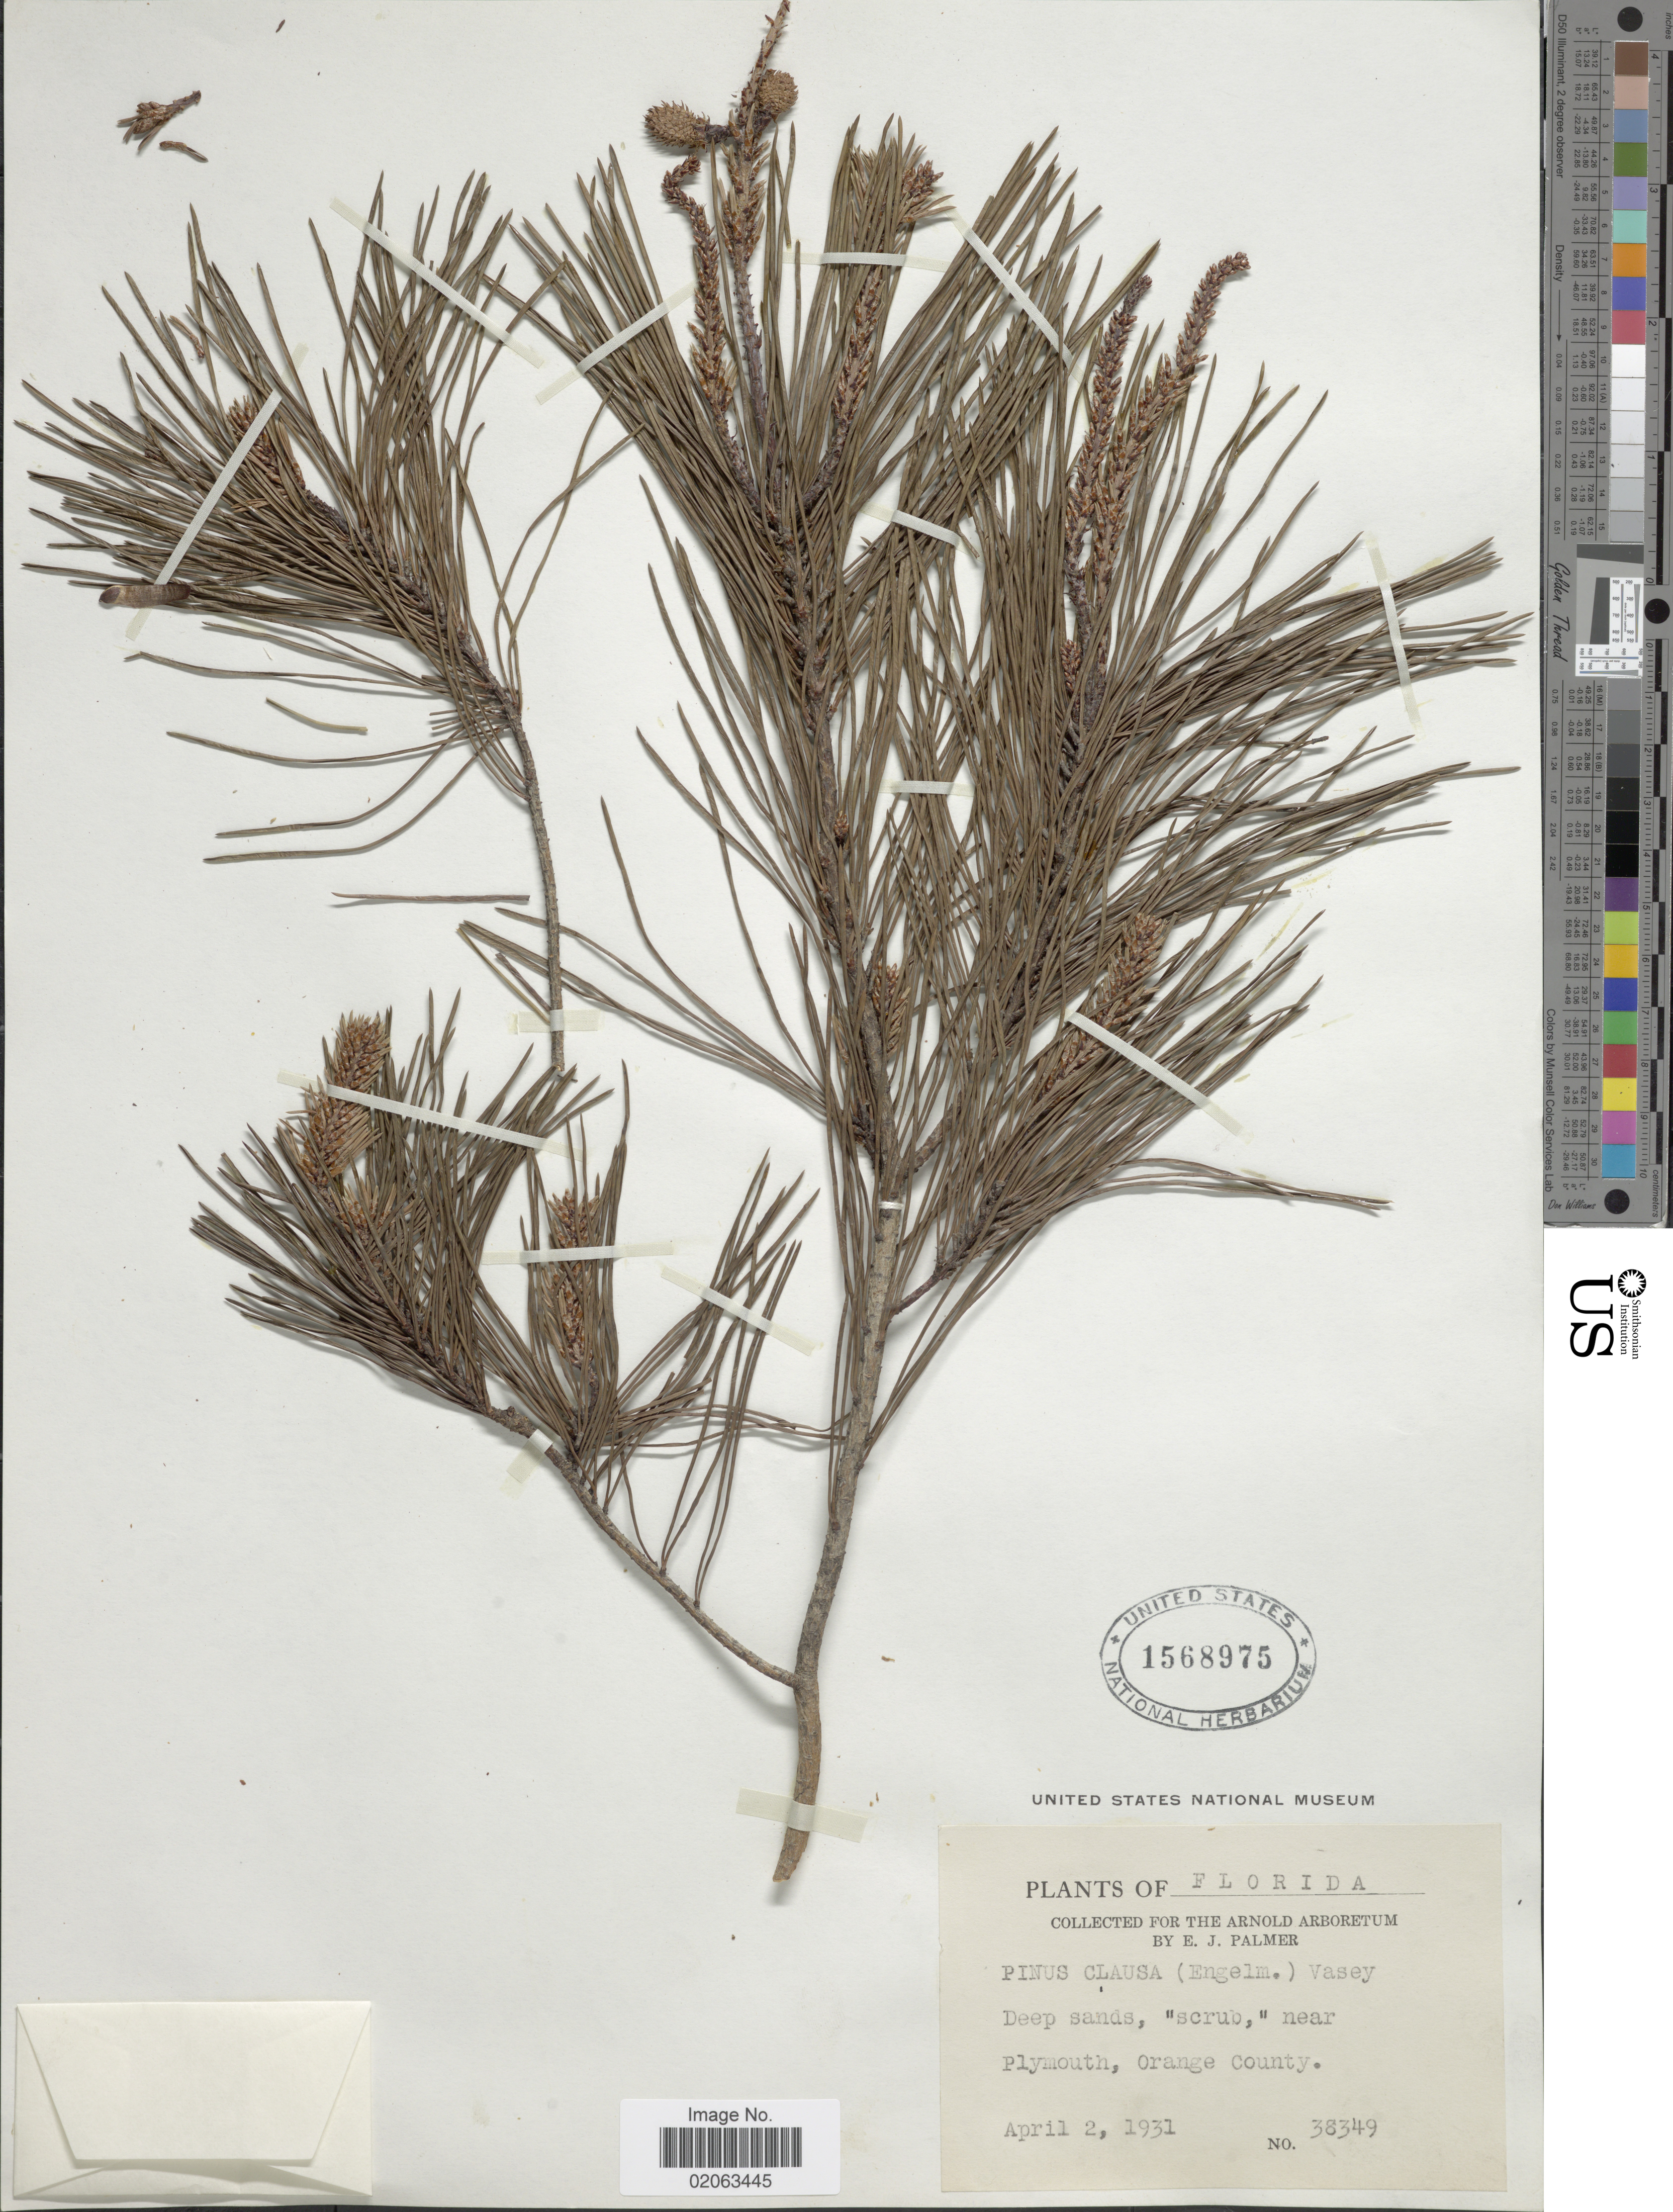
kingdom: Plantae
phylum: Tracheophyta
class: Pinopsida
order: Pinales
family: Pinaceae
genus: Pinus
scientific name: Pinus clausa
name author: (Chapm. ex Engelm.) Vasey ex Sarg.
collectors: E. J. Palmer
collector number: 38349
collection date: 1931-04-02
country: United States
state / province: Florida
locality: Florida, Plymouth, Orange County.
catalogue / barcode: US 1568975